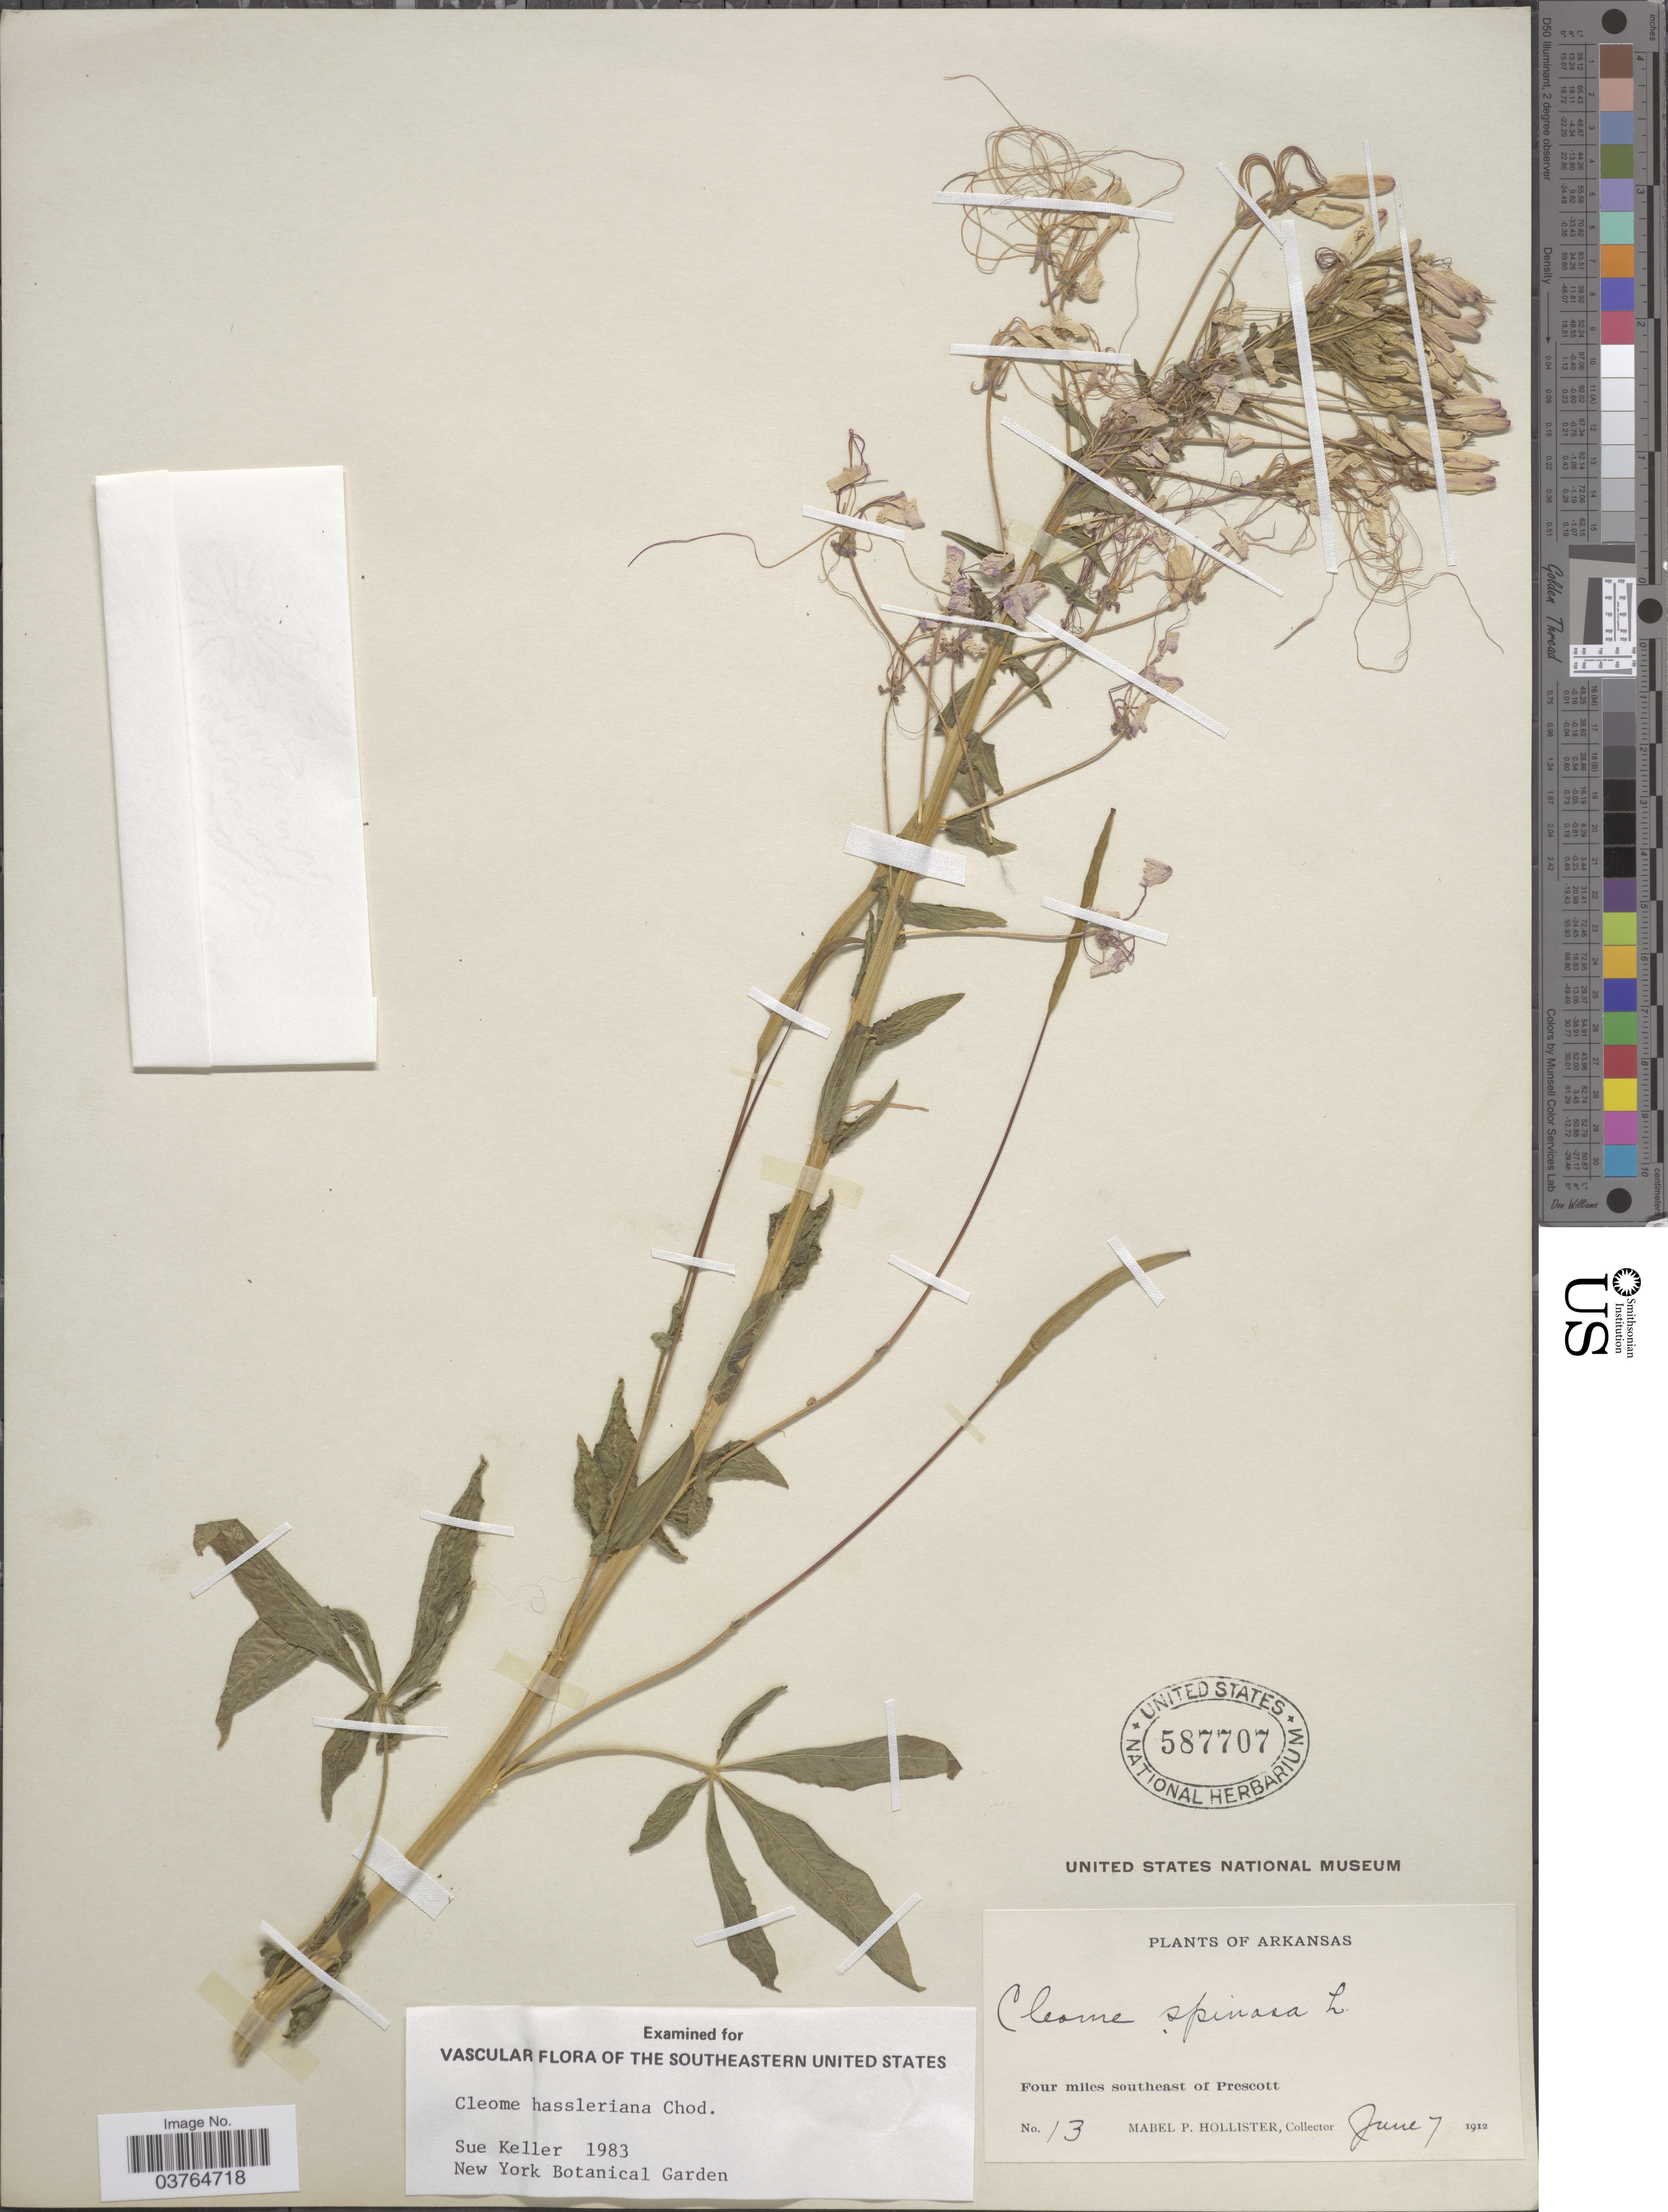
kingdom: Plantae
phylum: Tracheophyta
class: Magnoliopsida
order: Brassicales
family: Cleomaceae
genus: Tarenaya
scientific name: Tarenaya houtteana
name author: (Schltdl.) Soares Neto & Roalson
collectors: M. Hollister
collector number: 13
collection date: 1912-06-07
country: United States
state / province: Arkansas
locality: Four miles southeast of Prescott.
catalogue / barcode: US 587707